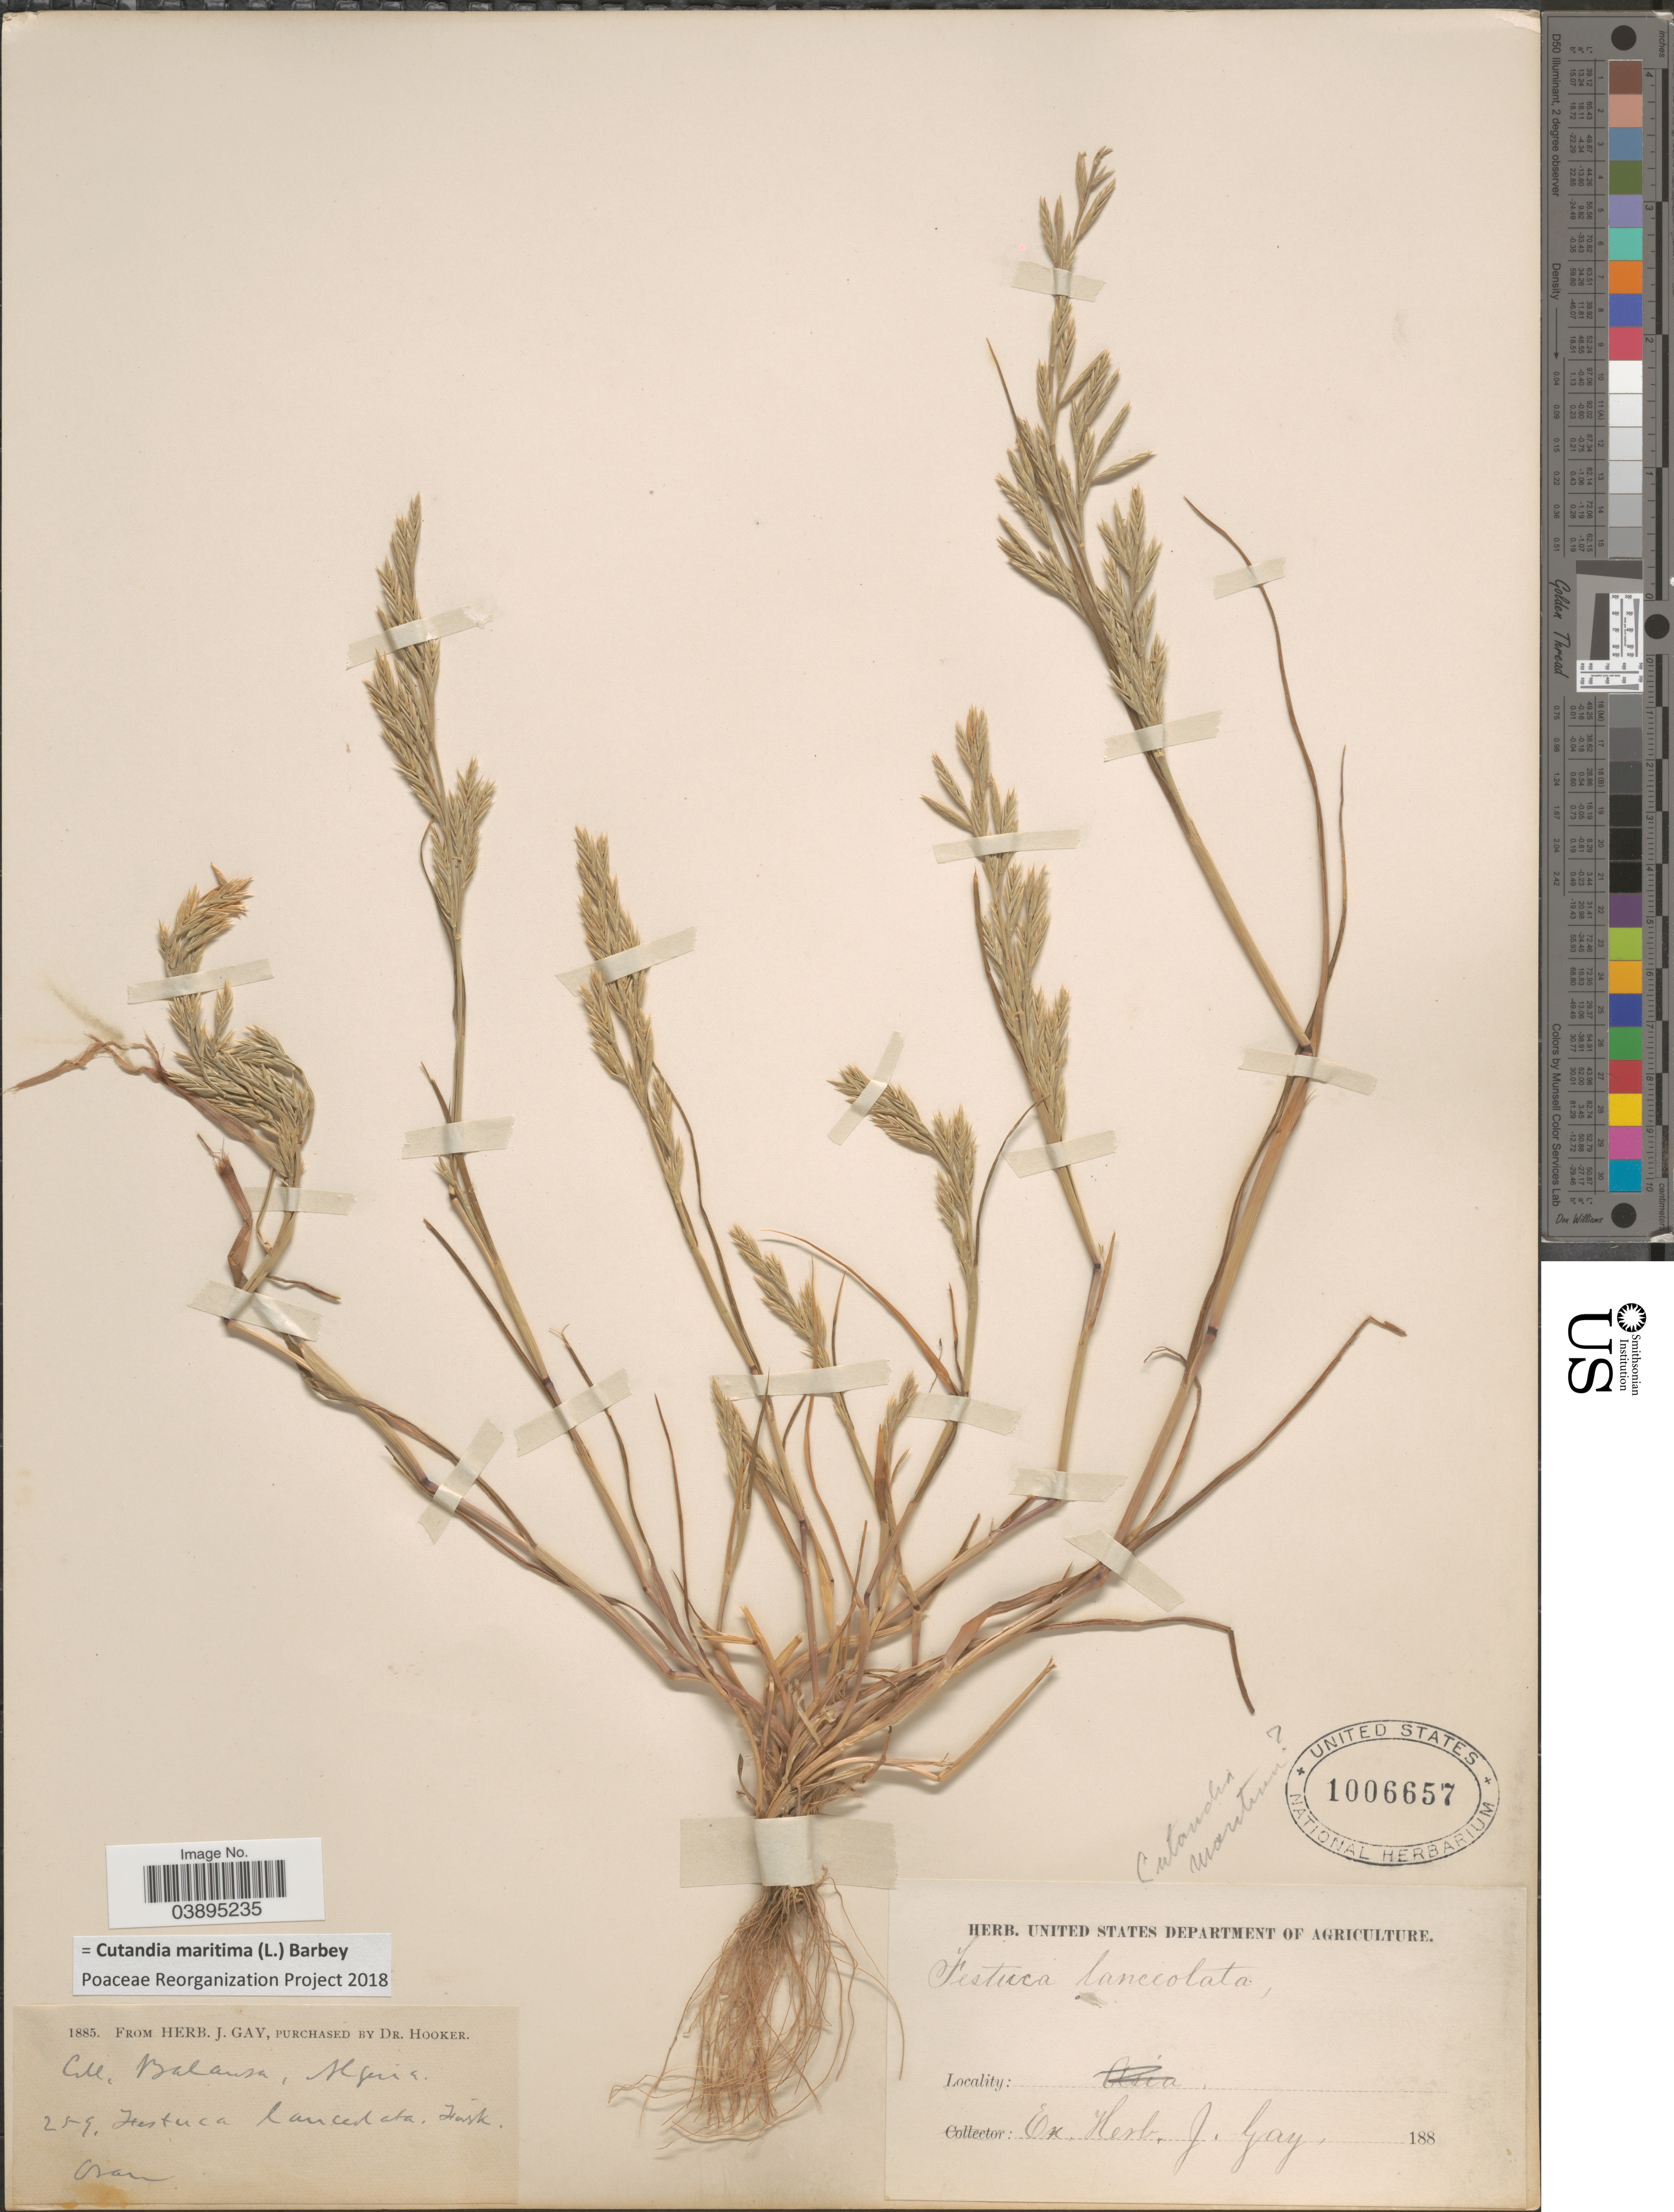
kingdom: Plantae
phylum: Tracheophyta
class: Liliopsida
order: Poales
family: Poaceae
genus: Cutandia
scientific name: Cutandia maritima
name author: (L.) Barbey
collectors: -. Balansa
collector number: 259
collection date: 1885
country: Algeria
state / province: Oran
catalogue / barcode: US 1006657